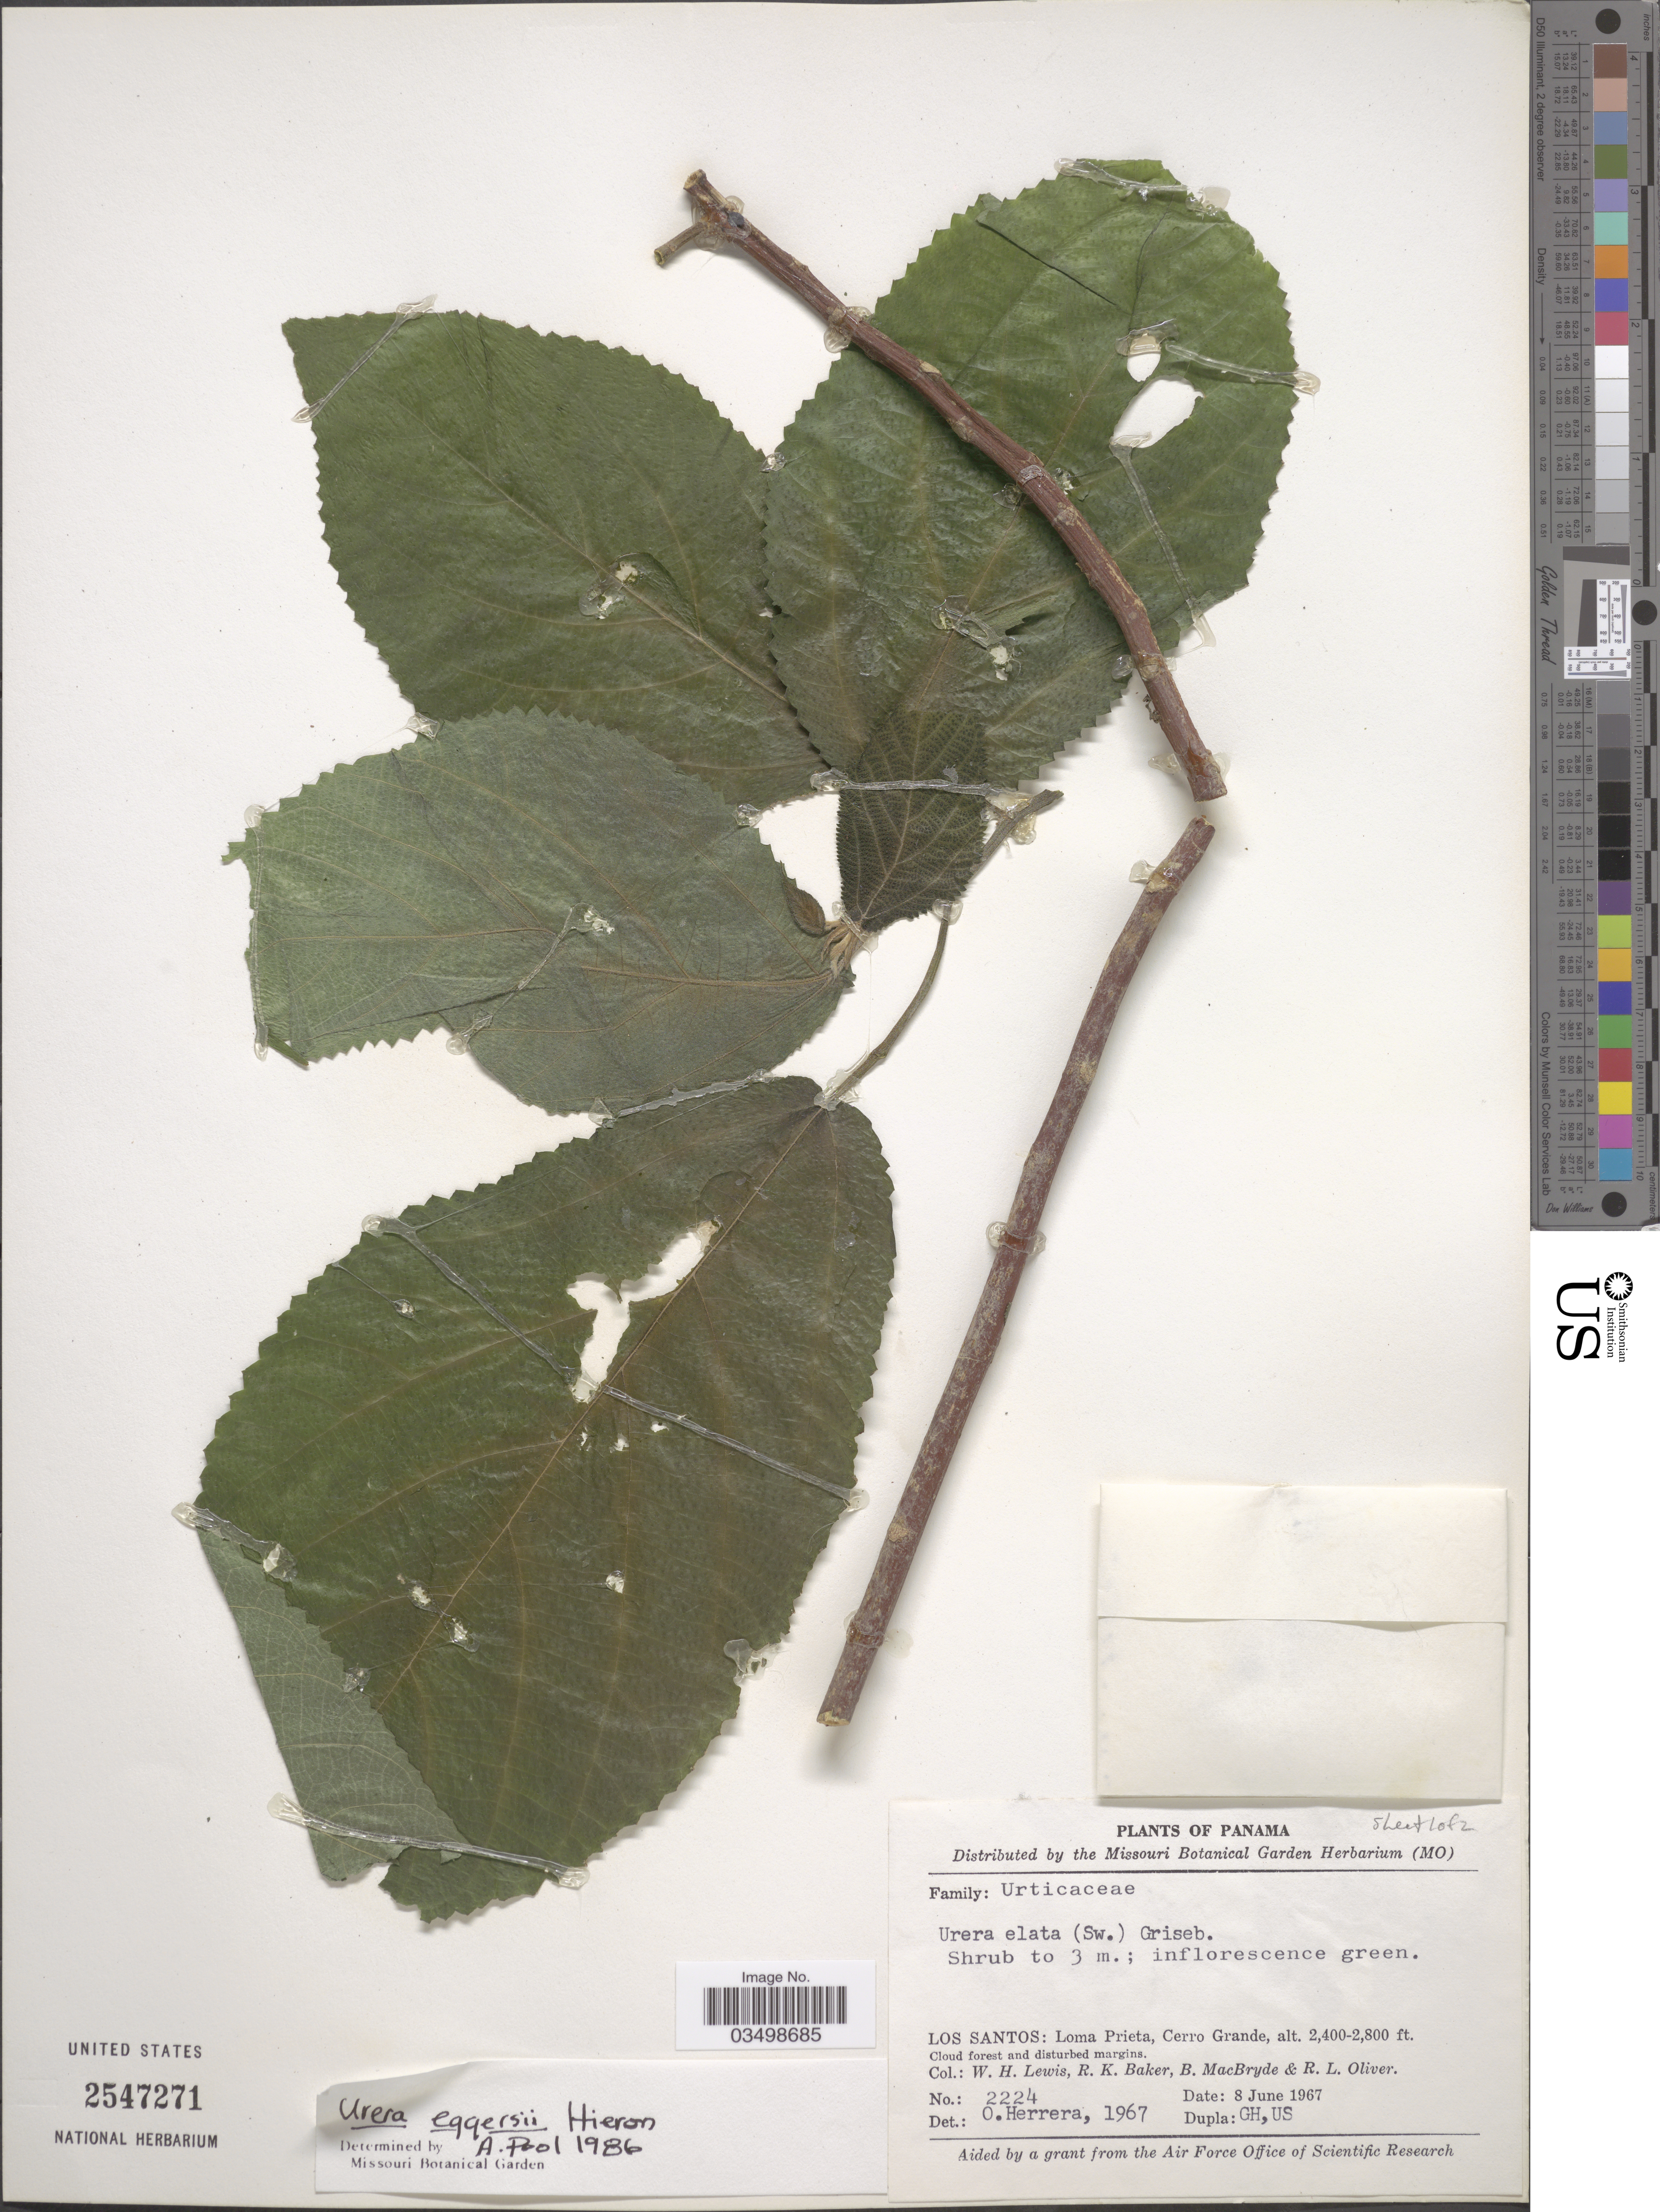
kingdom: Plantae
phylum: Tracheophyta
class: Magnoliopsida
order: Rosales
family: Urticaceae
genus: Urera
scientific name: Urera simplex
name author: Wedd.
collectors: W. H. Lewis, R. K. Baker, B. MacBryde & R. Oliver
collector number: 2224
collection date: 1967-06-08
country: Panama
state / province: Los Santos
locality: Loma Prieta, Cerro Grande.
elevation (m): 732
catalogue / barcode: US 2547271